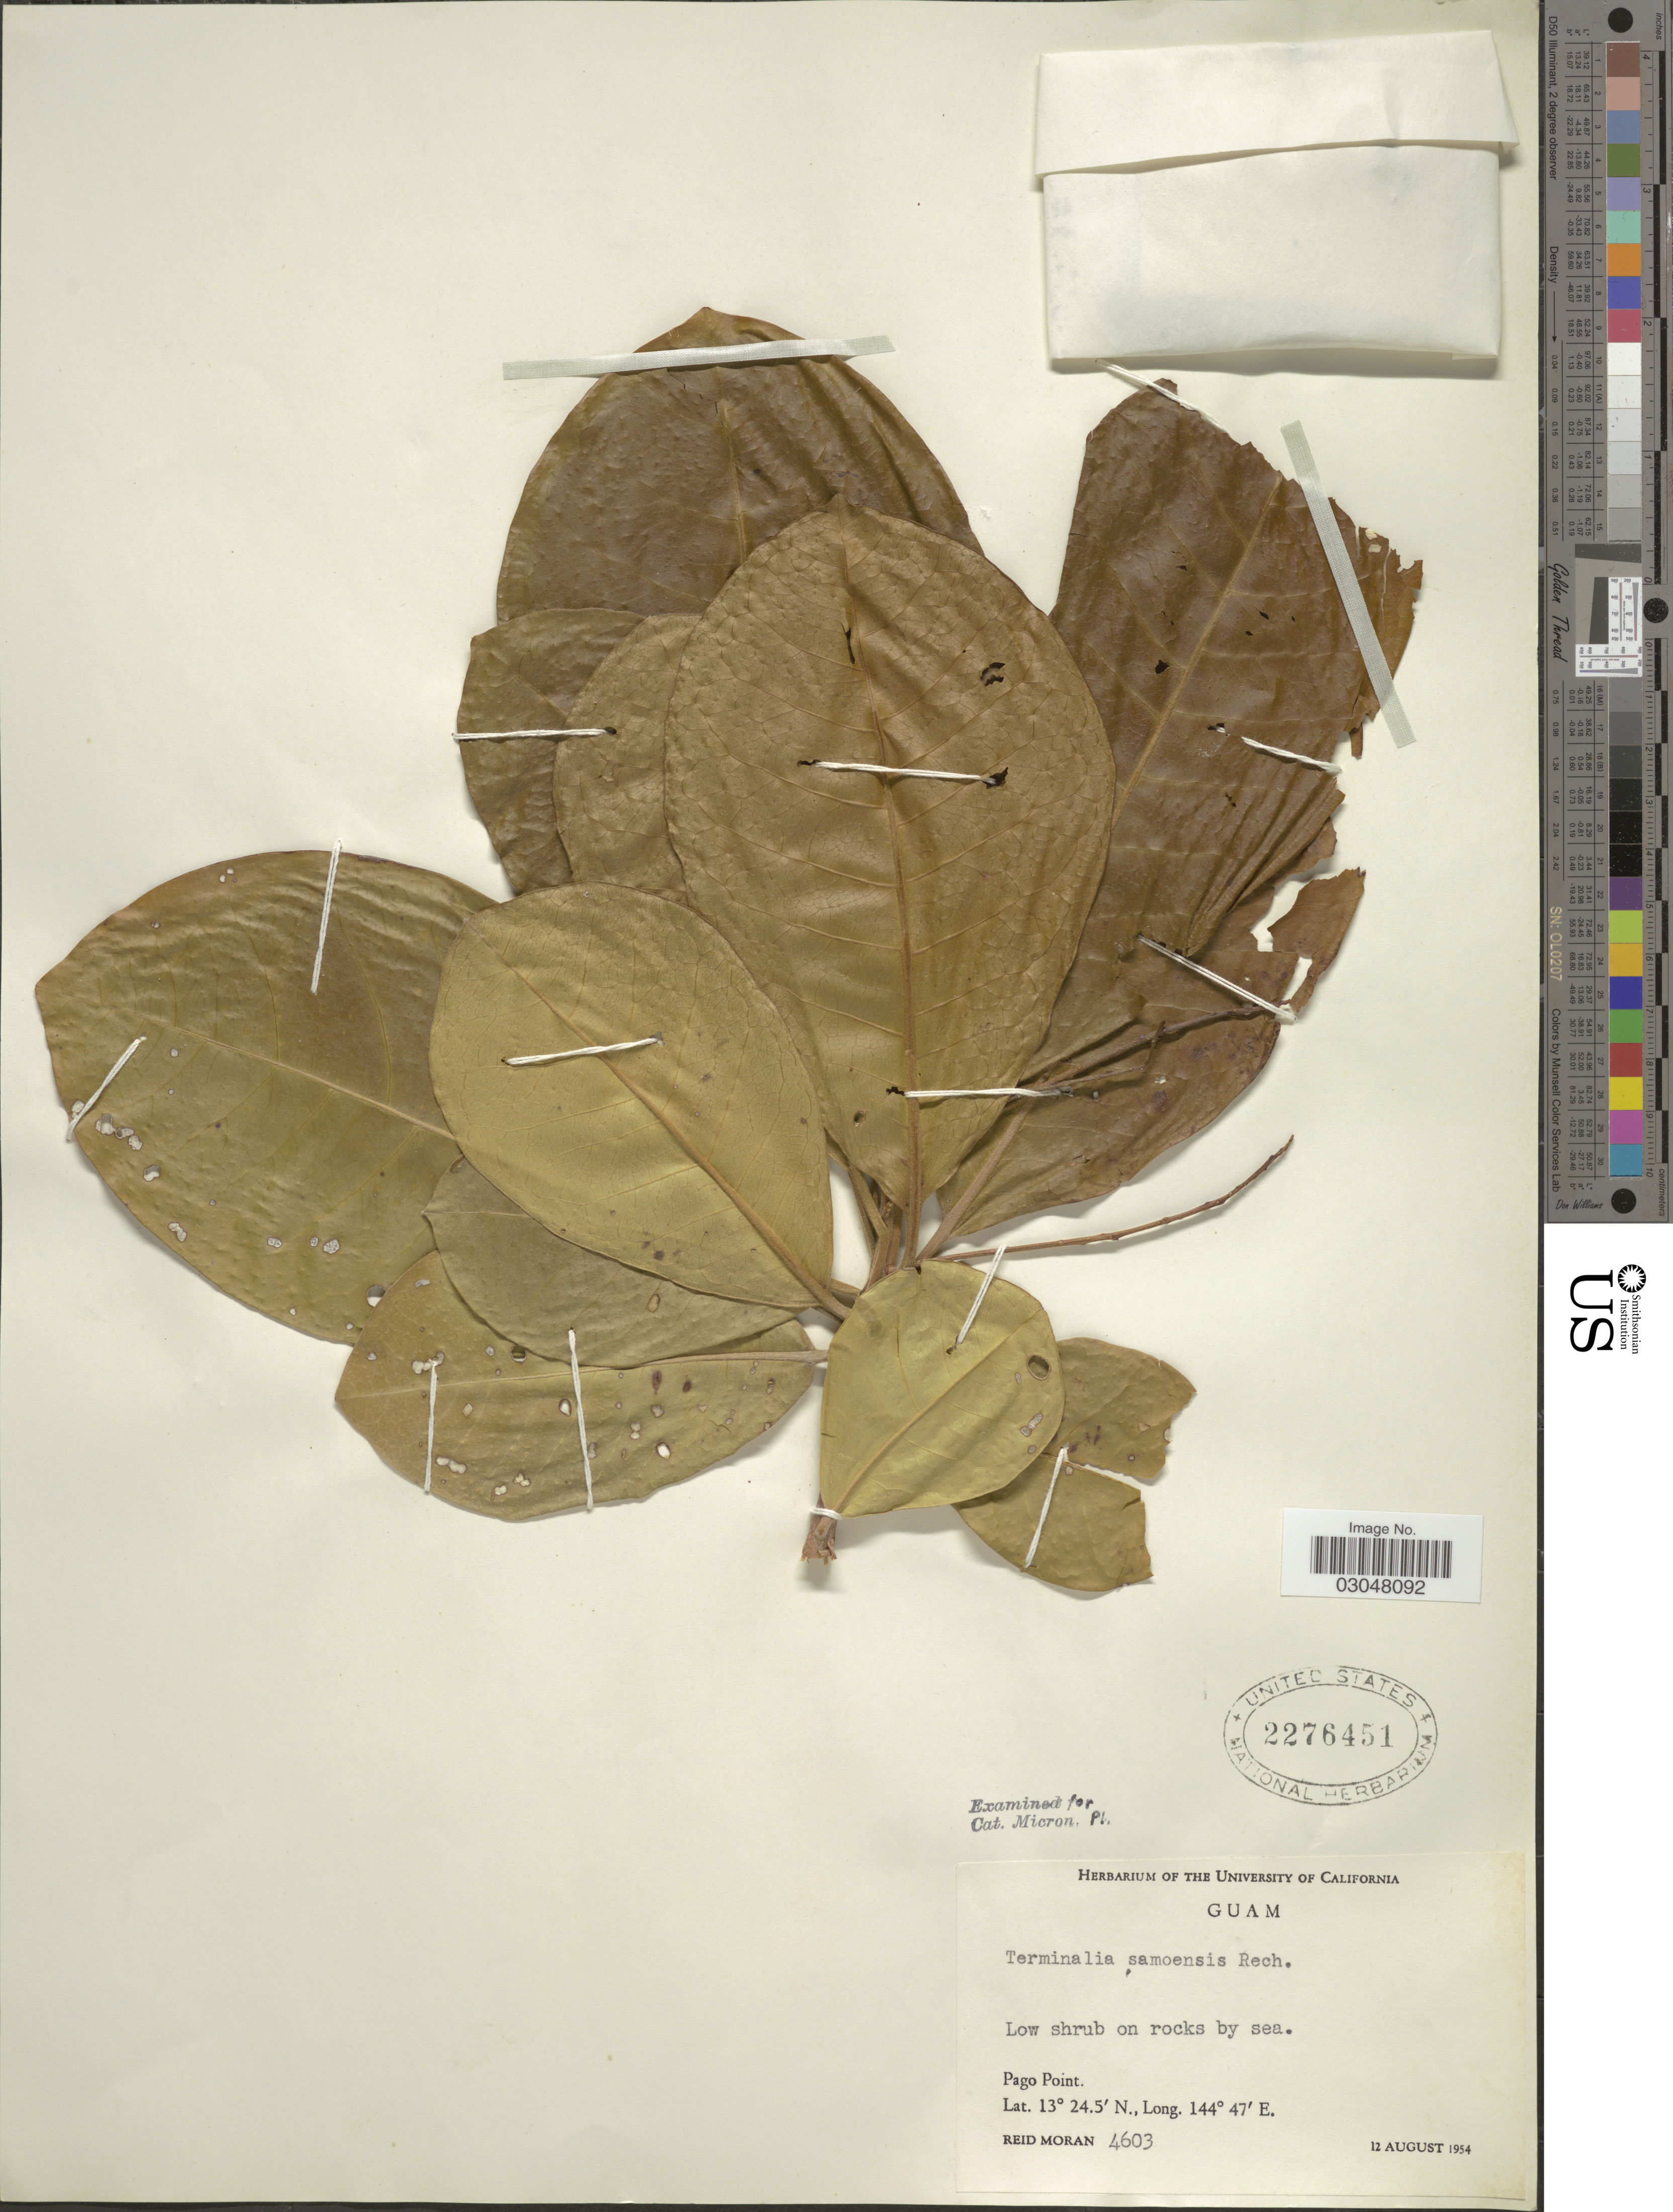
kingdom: Plantae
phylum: Tracheophyta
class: Magnoliopsida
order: Myrtales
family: Combretaceae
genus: Terminalia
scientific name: Terminalia samoensis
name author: Rech.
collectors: R. Moran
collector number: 4603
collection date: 1954-08-12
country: Guam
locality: Pago Point.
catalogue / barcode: US 2276451